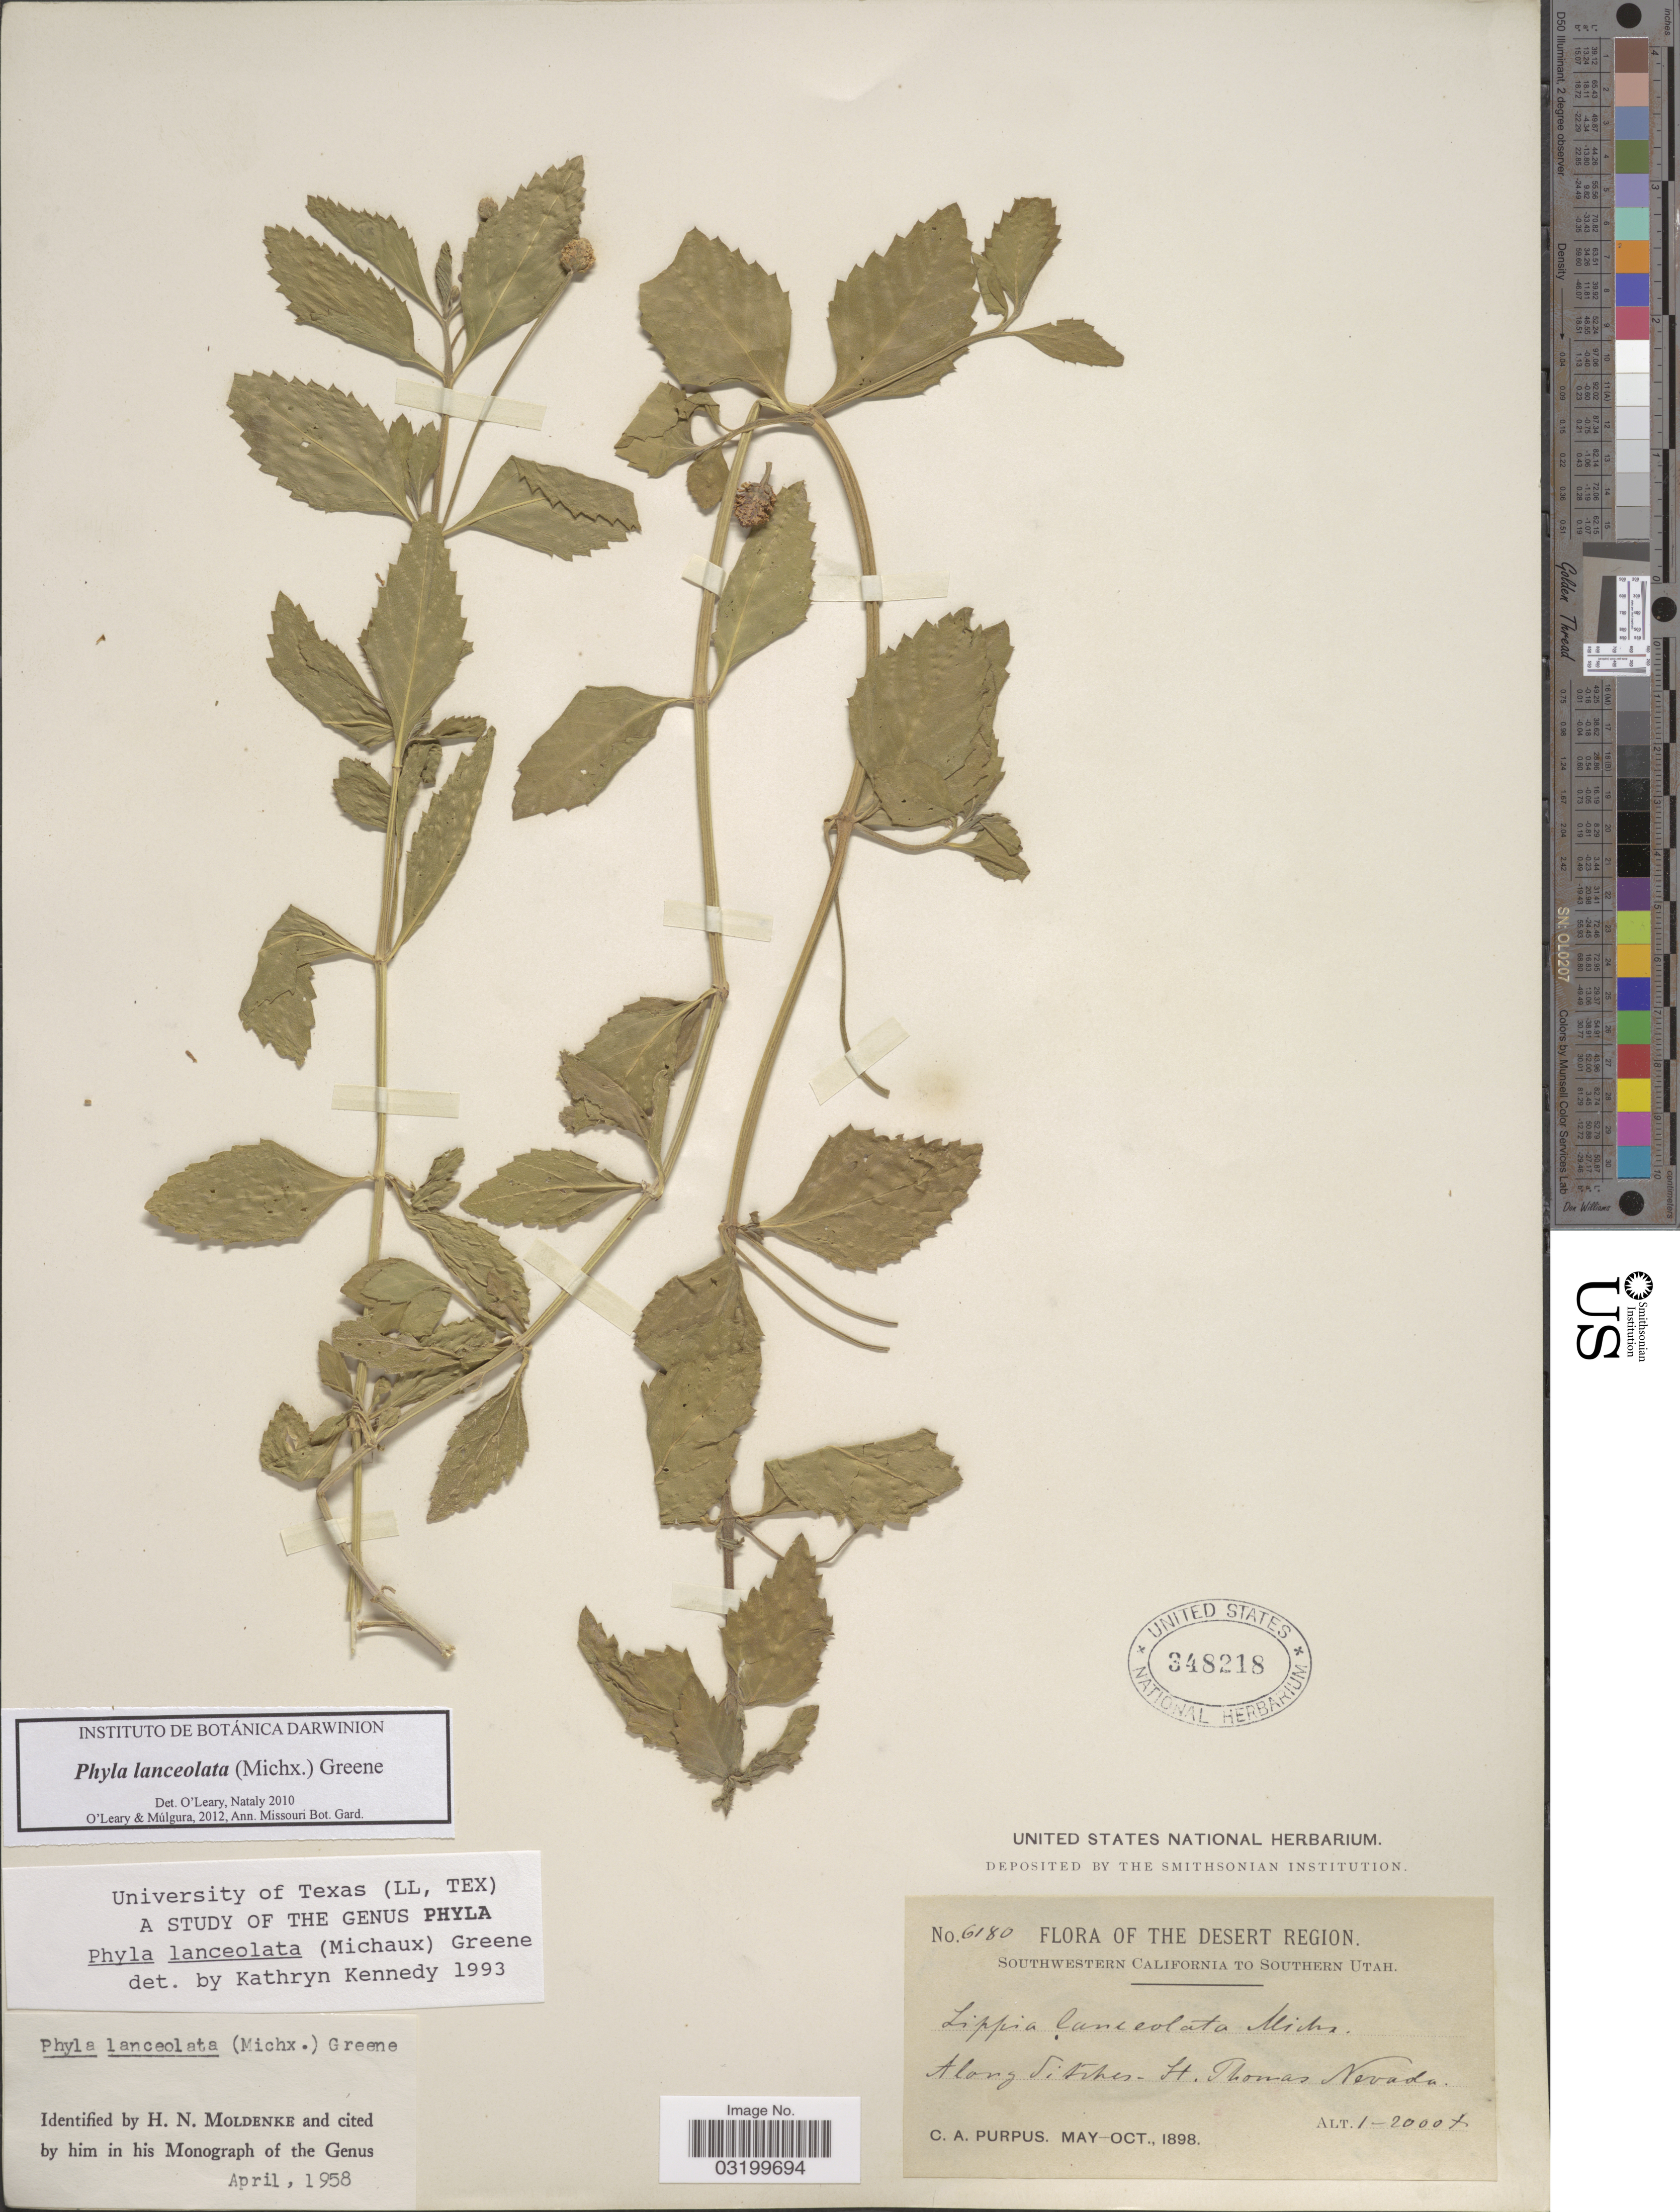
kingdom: Plantae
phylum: Tracheophyta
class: Magnoliopsida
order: Lamiales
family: Verbenaceae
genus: Phyla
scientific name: Phyla lanceolata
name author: (Michx.) Greene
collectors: C. A. Purpus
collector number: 6180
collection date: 1898-05/1898-10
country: United States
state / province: California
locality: Desert Region. Southwestern California. Along ditches- St. Thomas Nevada.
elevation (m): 305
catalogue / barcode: US 348218